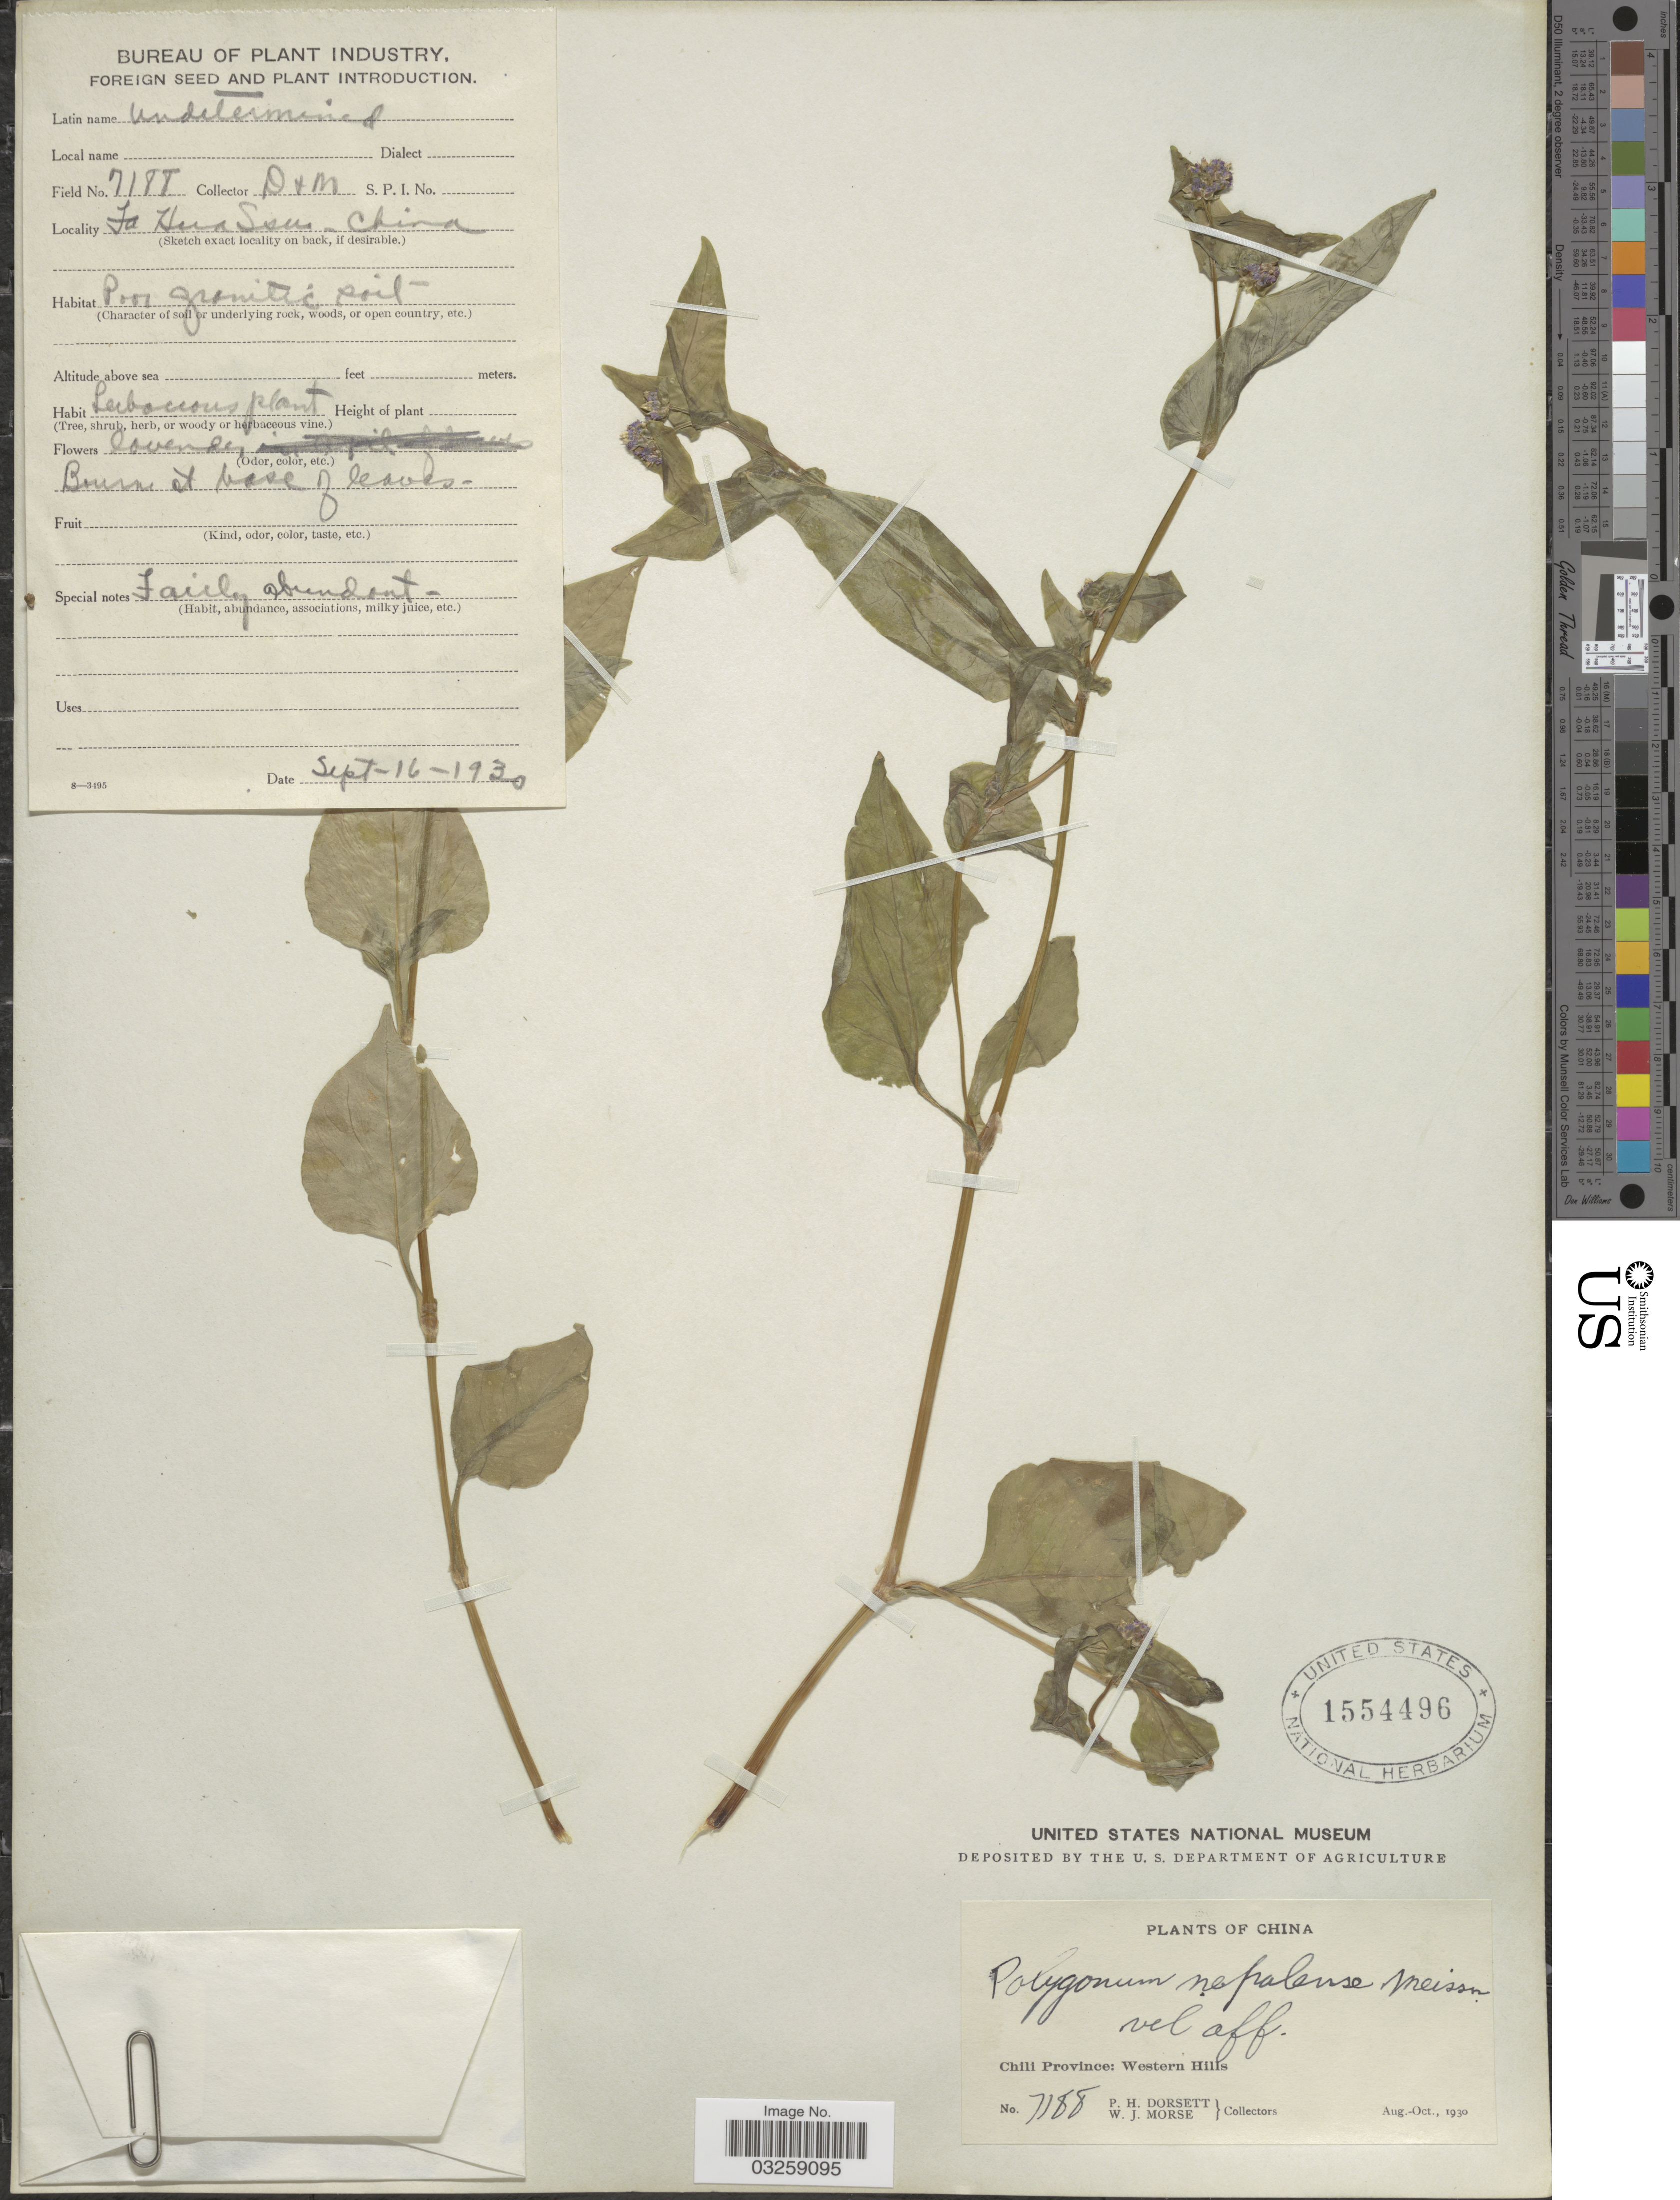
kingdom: Plantae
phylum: Tracheophyta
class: Magnoliopsida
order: Caryophyllales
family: Polygonaceae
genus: Polygonum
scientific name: Polygonum nepalense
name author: Meisn.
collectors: P. H. Dorsett & W. J. Morse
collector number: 7188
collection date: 1930-09-16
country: China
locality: Fa Hun Ssu [interpreted]. Chili Province: Western Hills.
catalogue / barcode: US 1554496